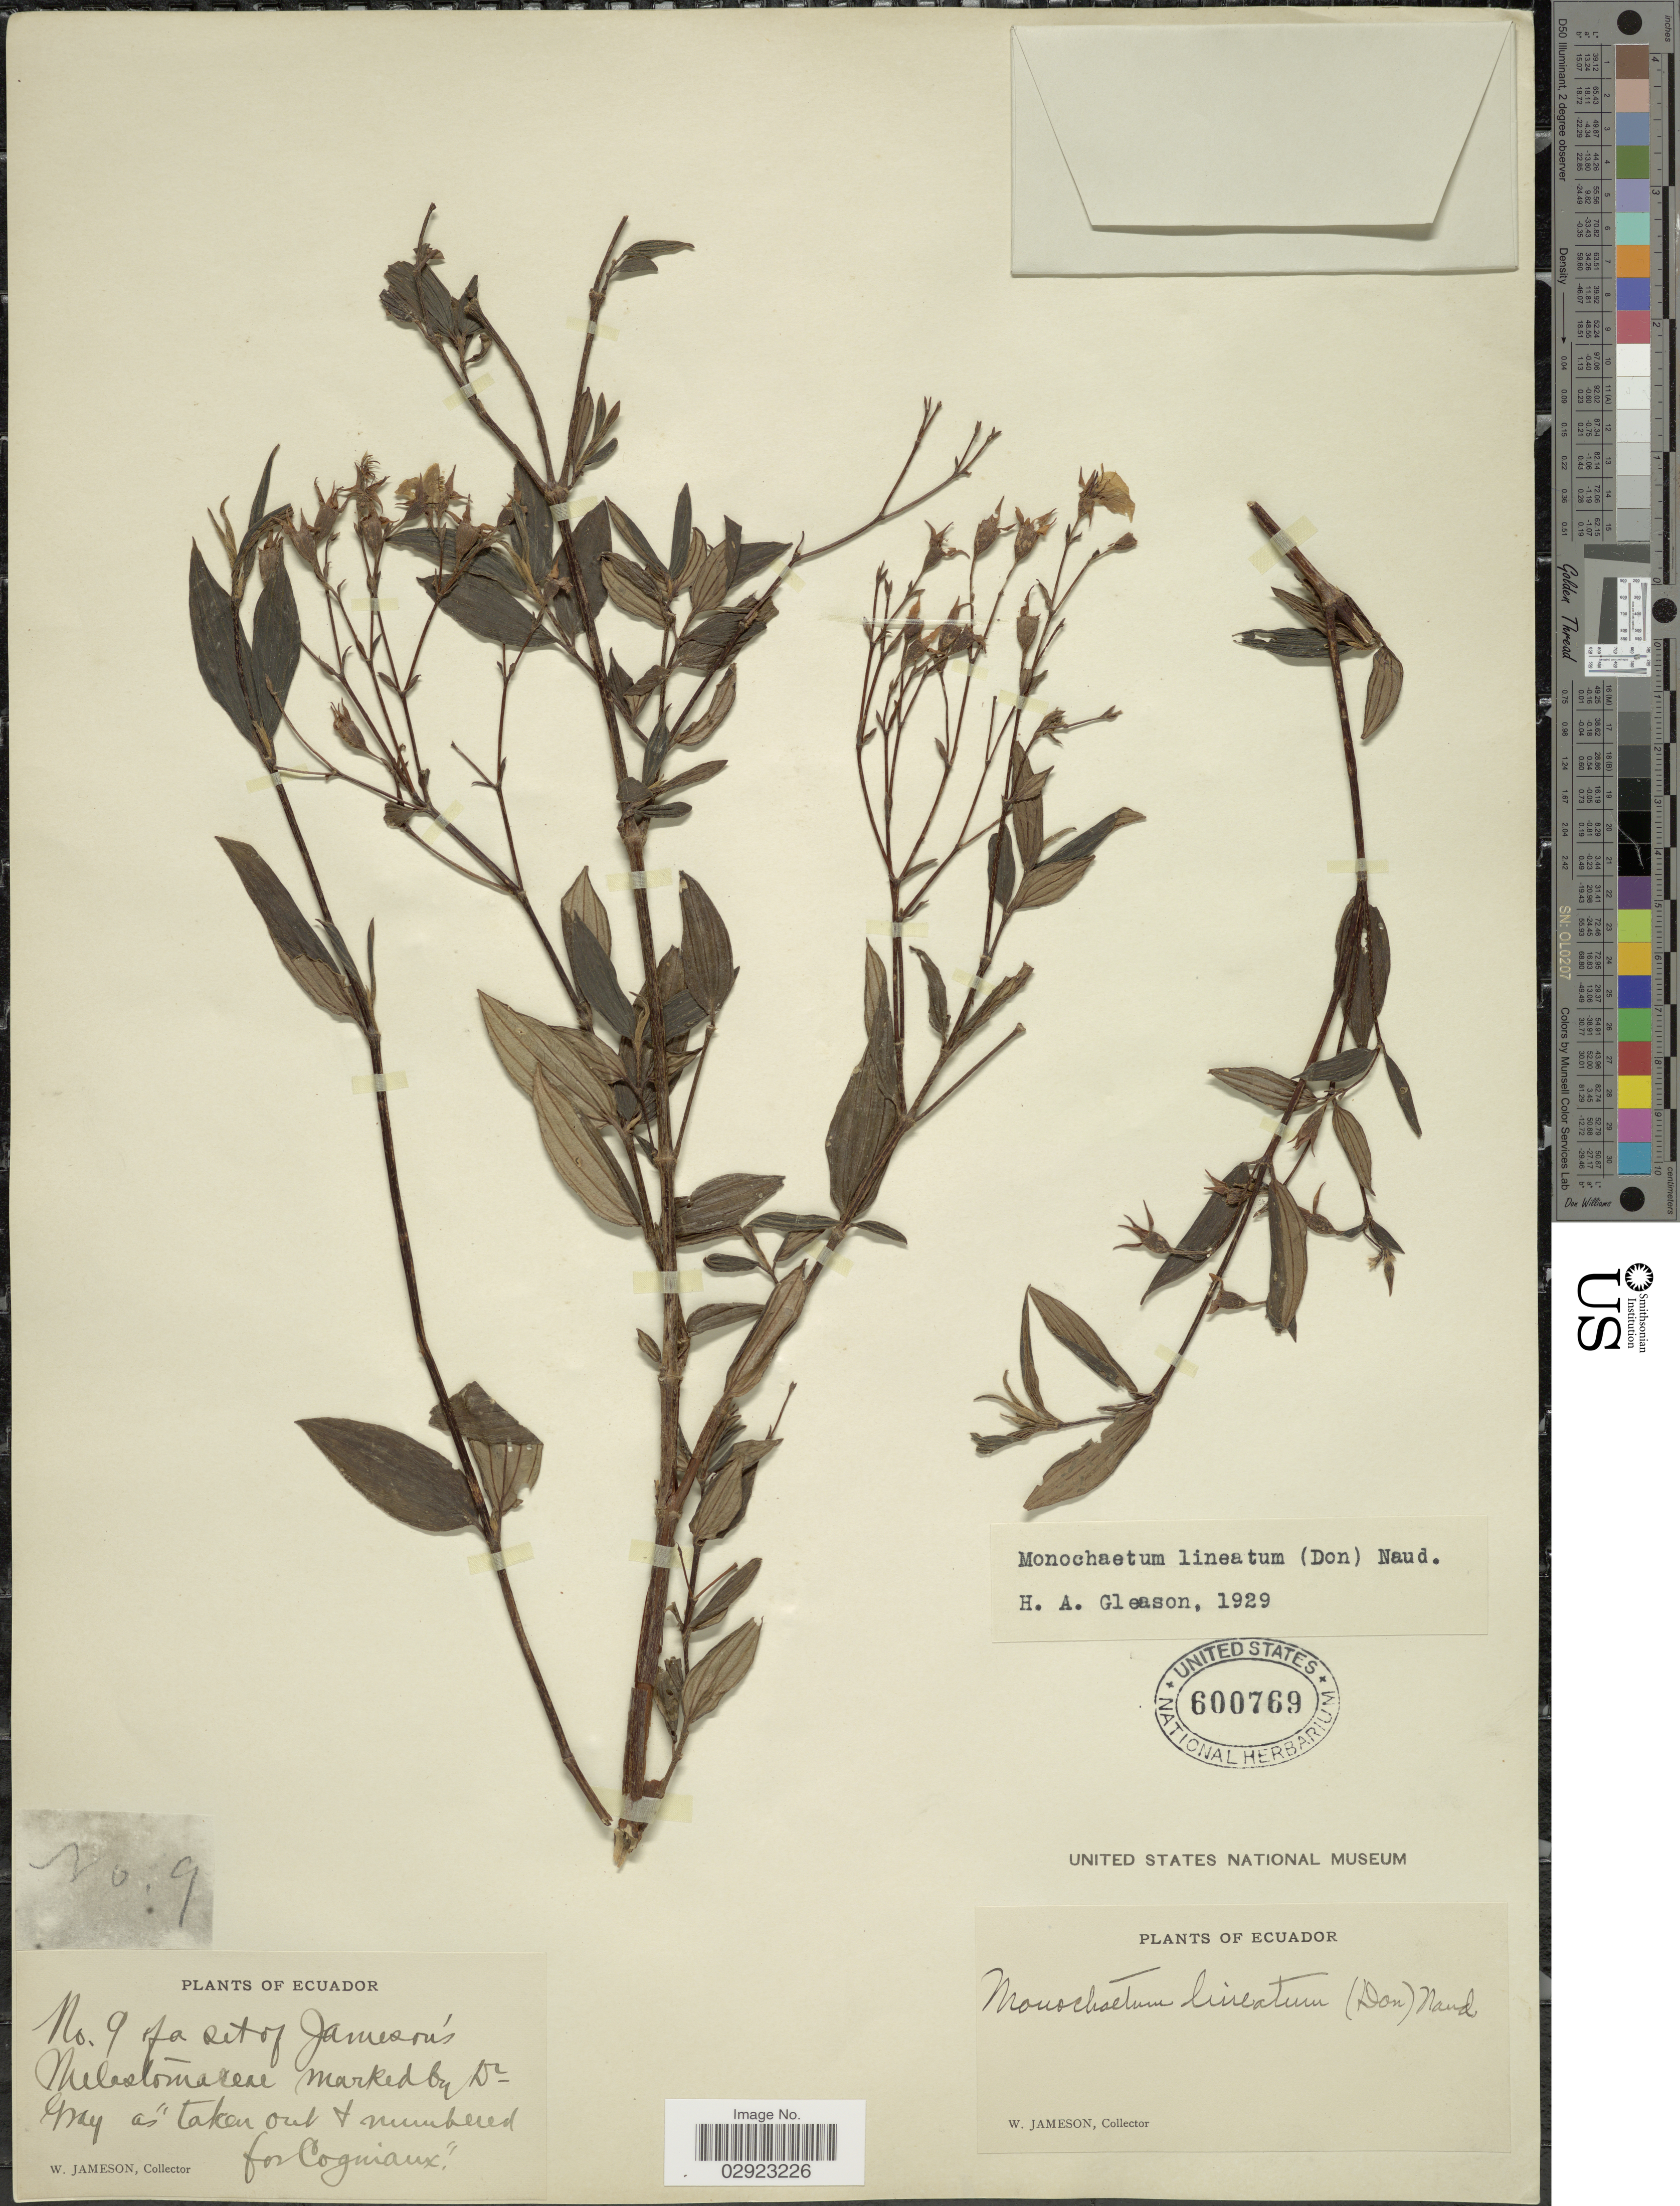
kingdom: Plantae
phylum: Tracheophyta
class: Magnoliopsida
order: Myrtales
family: Melastomataceae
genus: Monochaetum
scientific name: Monochaetum lineatum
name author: (D. Don) Naudin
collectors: W. Jameson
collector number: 9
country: Ecuador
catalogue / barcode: US 600769